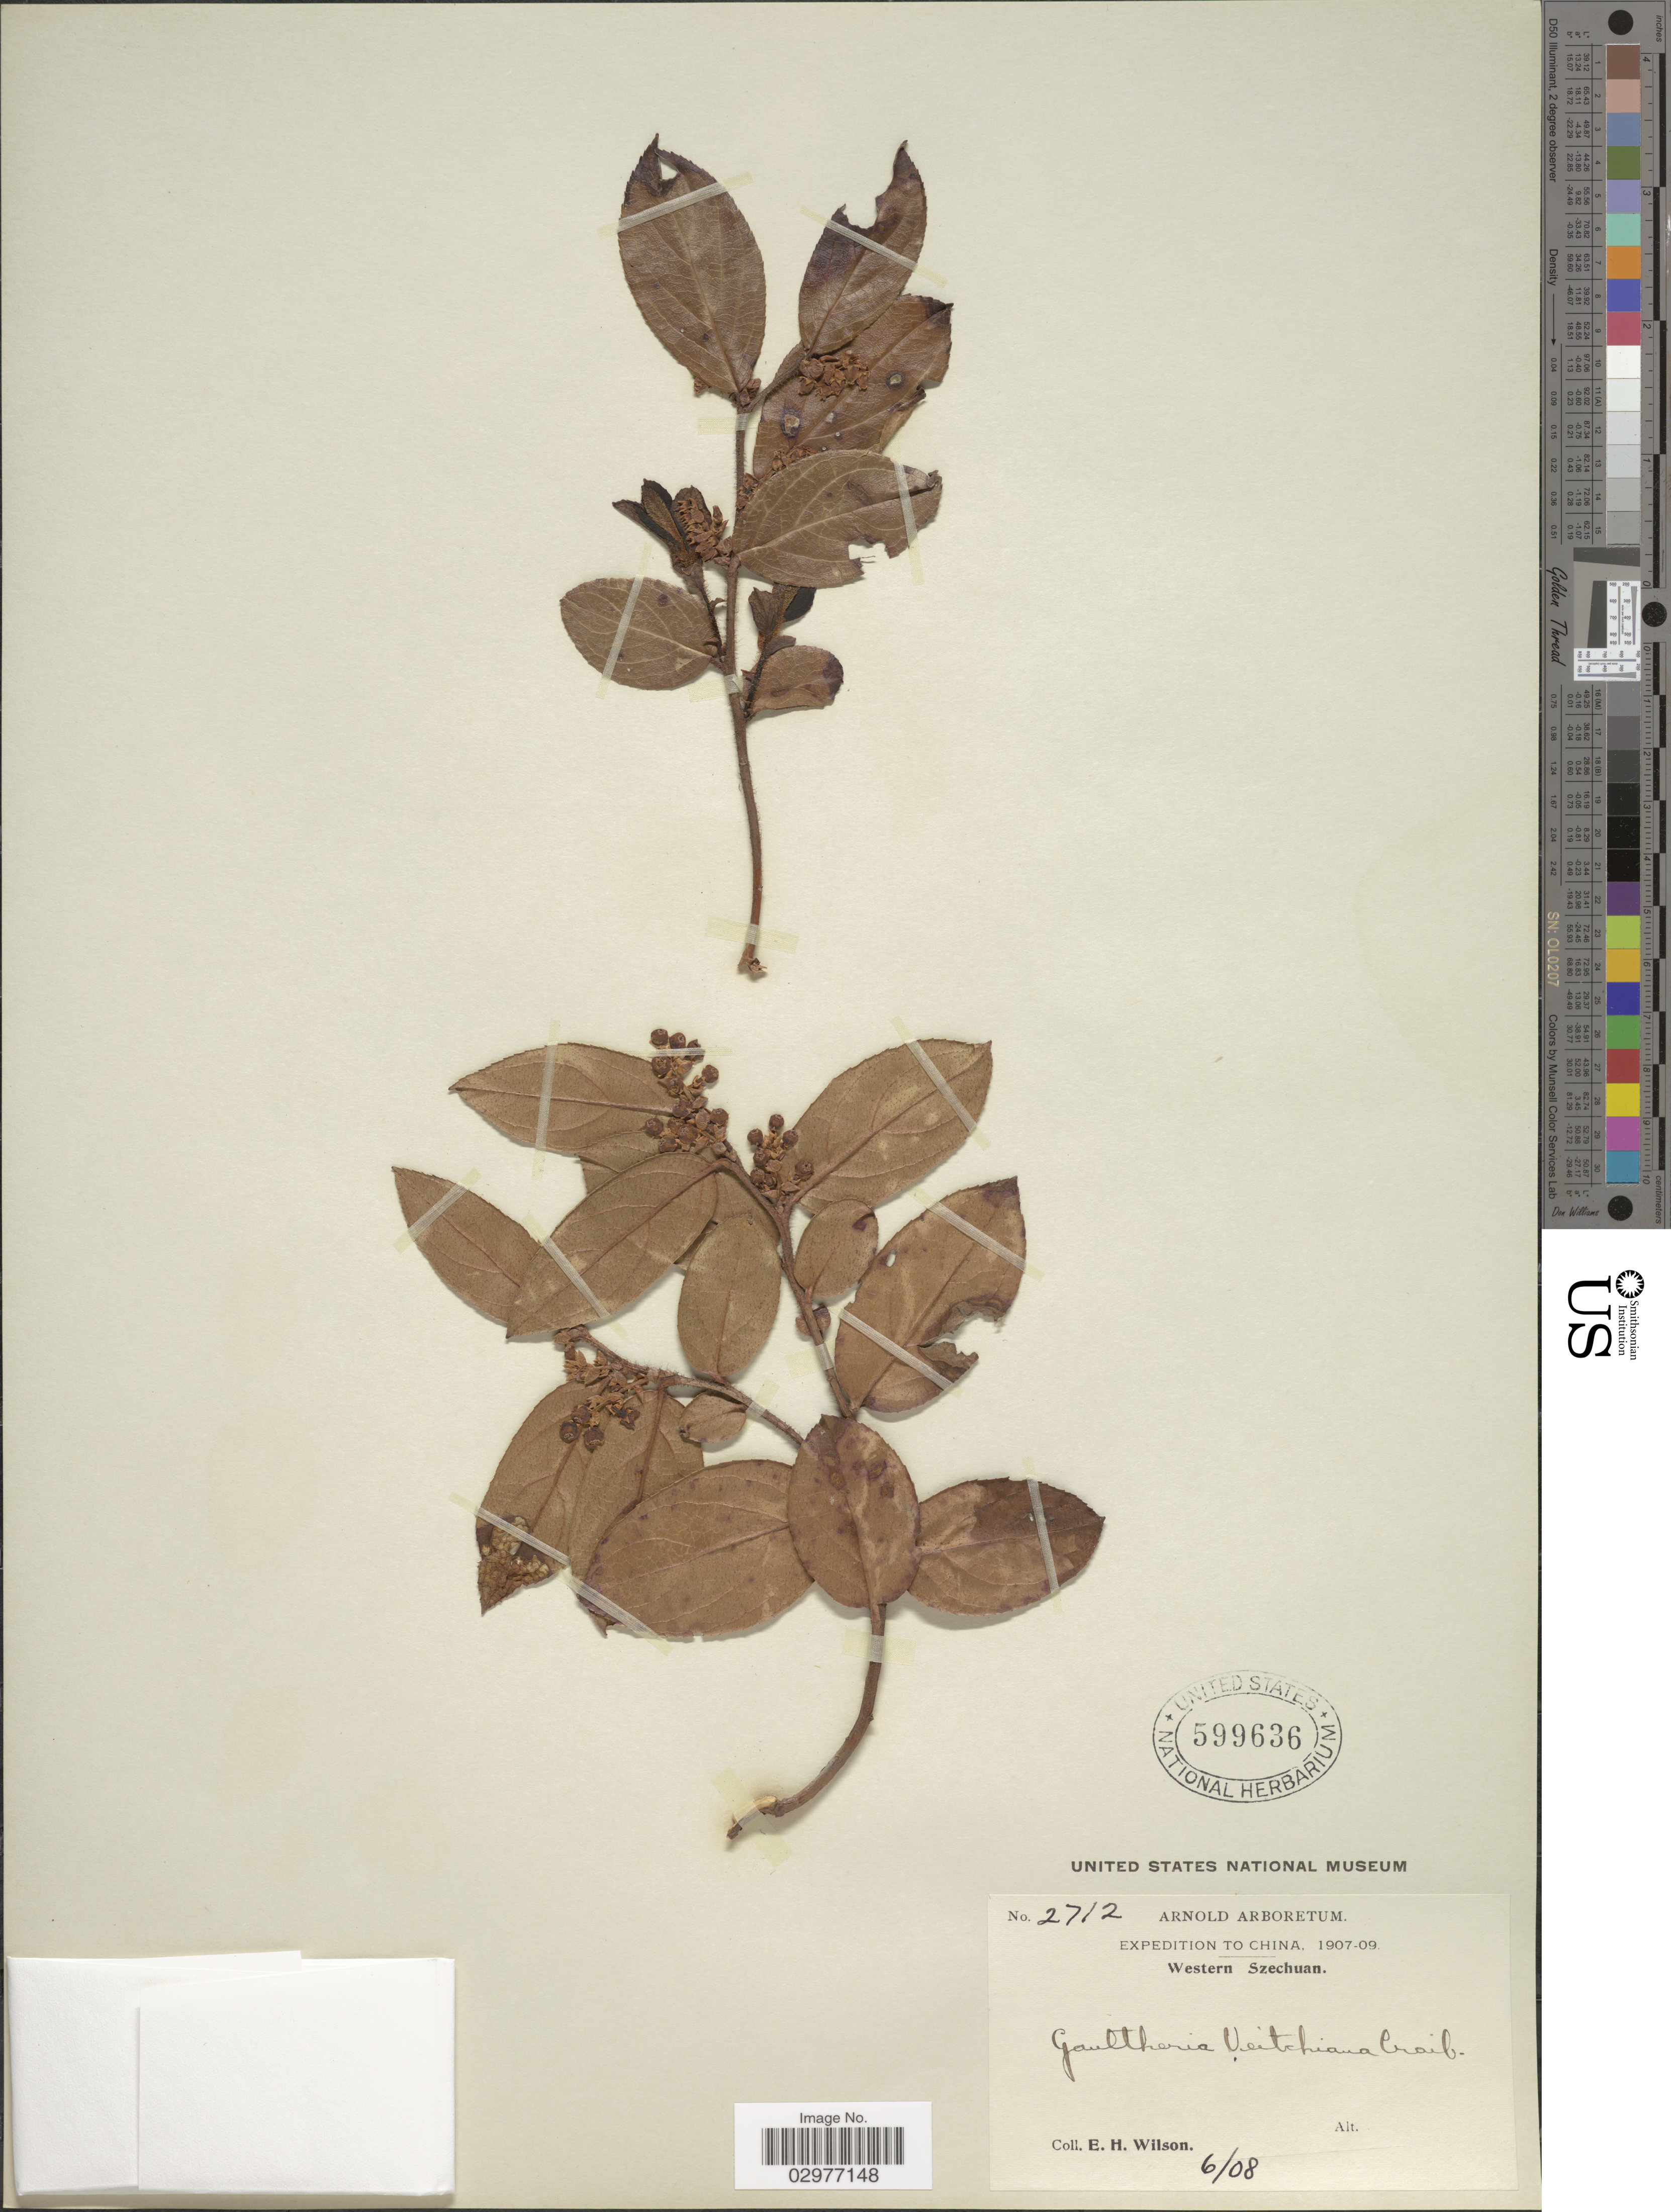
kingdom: Plantae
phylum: Tracheophyta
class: Magnoliopsida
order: Ericales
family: Ericaceae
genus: Gaultheria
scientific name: Gaultheria veitchiana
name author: Craib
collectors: E. Wilson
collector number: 2712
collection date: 1908-06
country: China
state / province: Sichuan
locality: Western Szechuan.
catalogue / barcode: US 599636